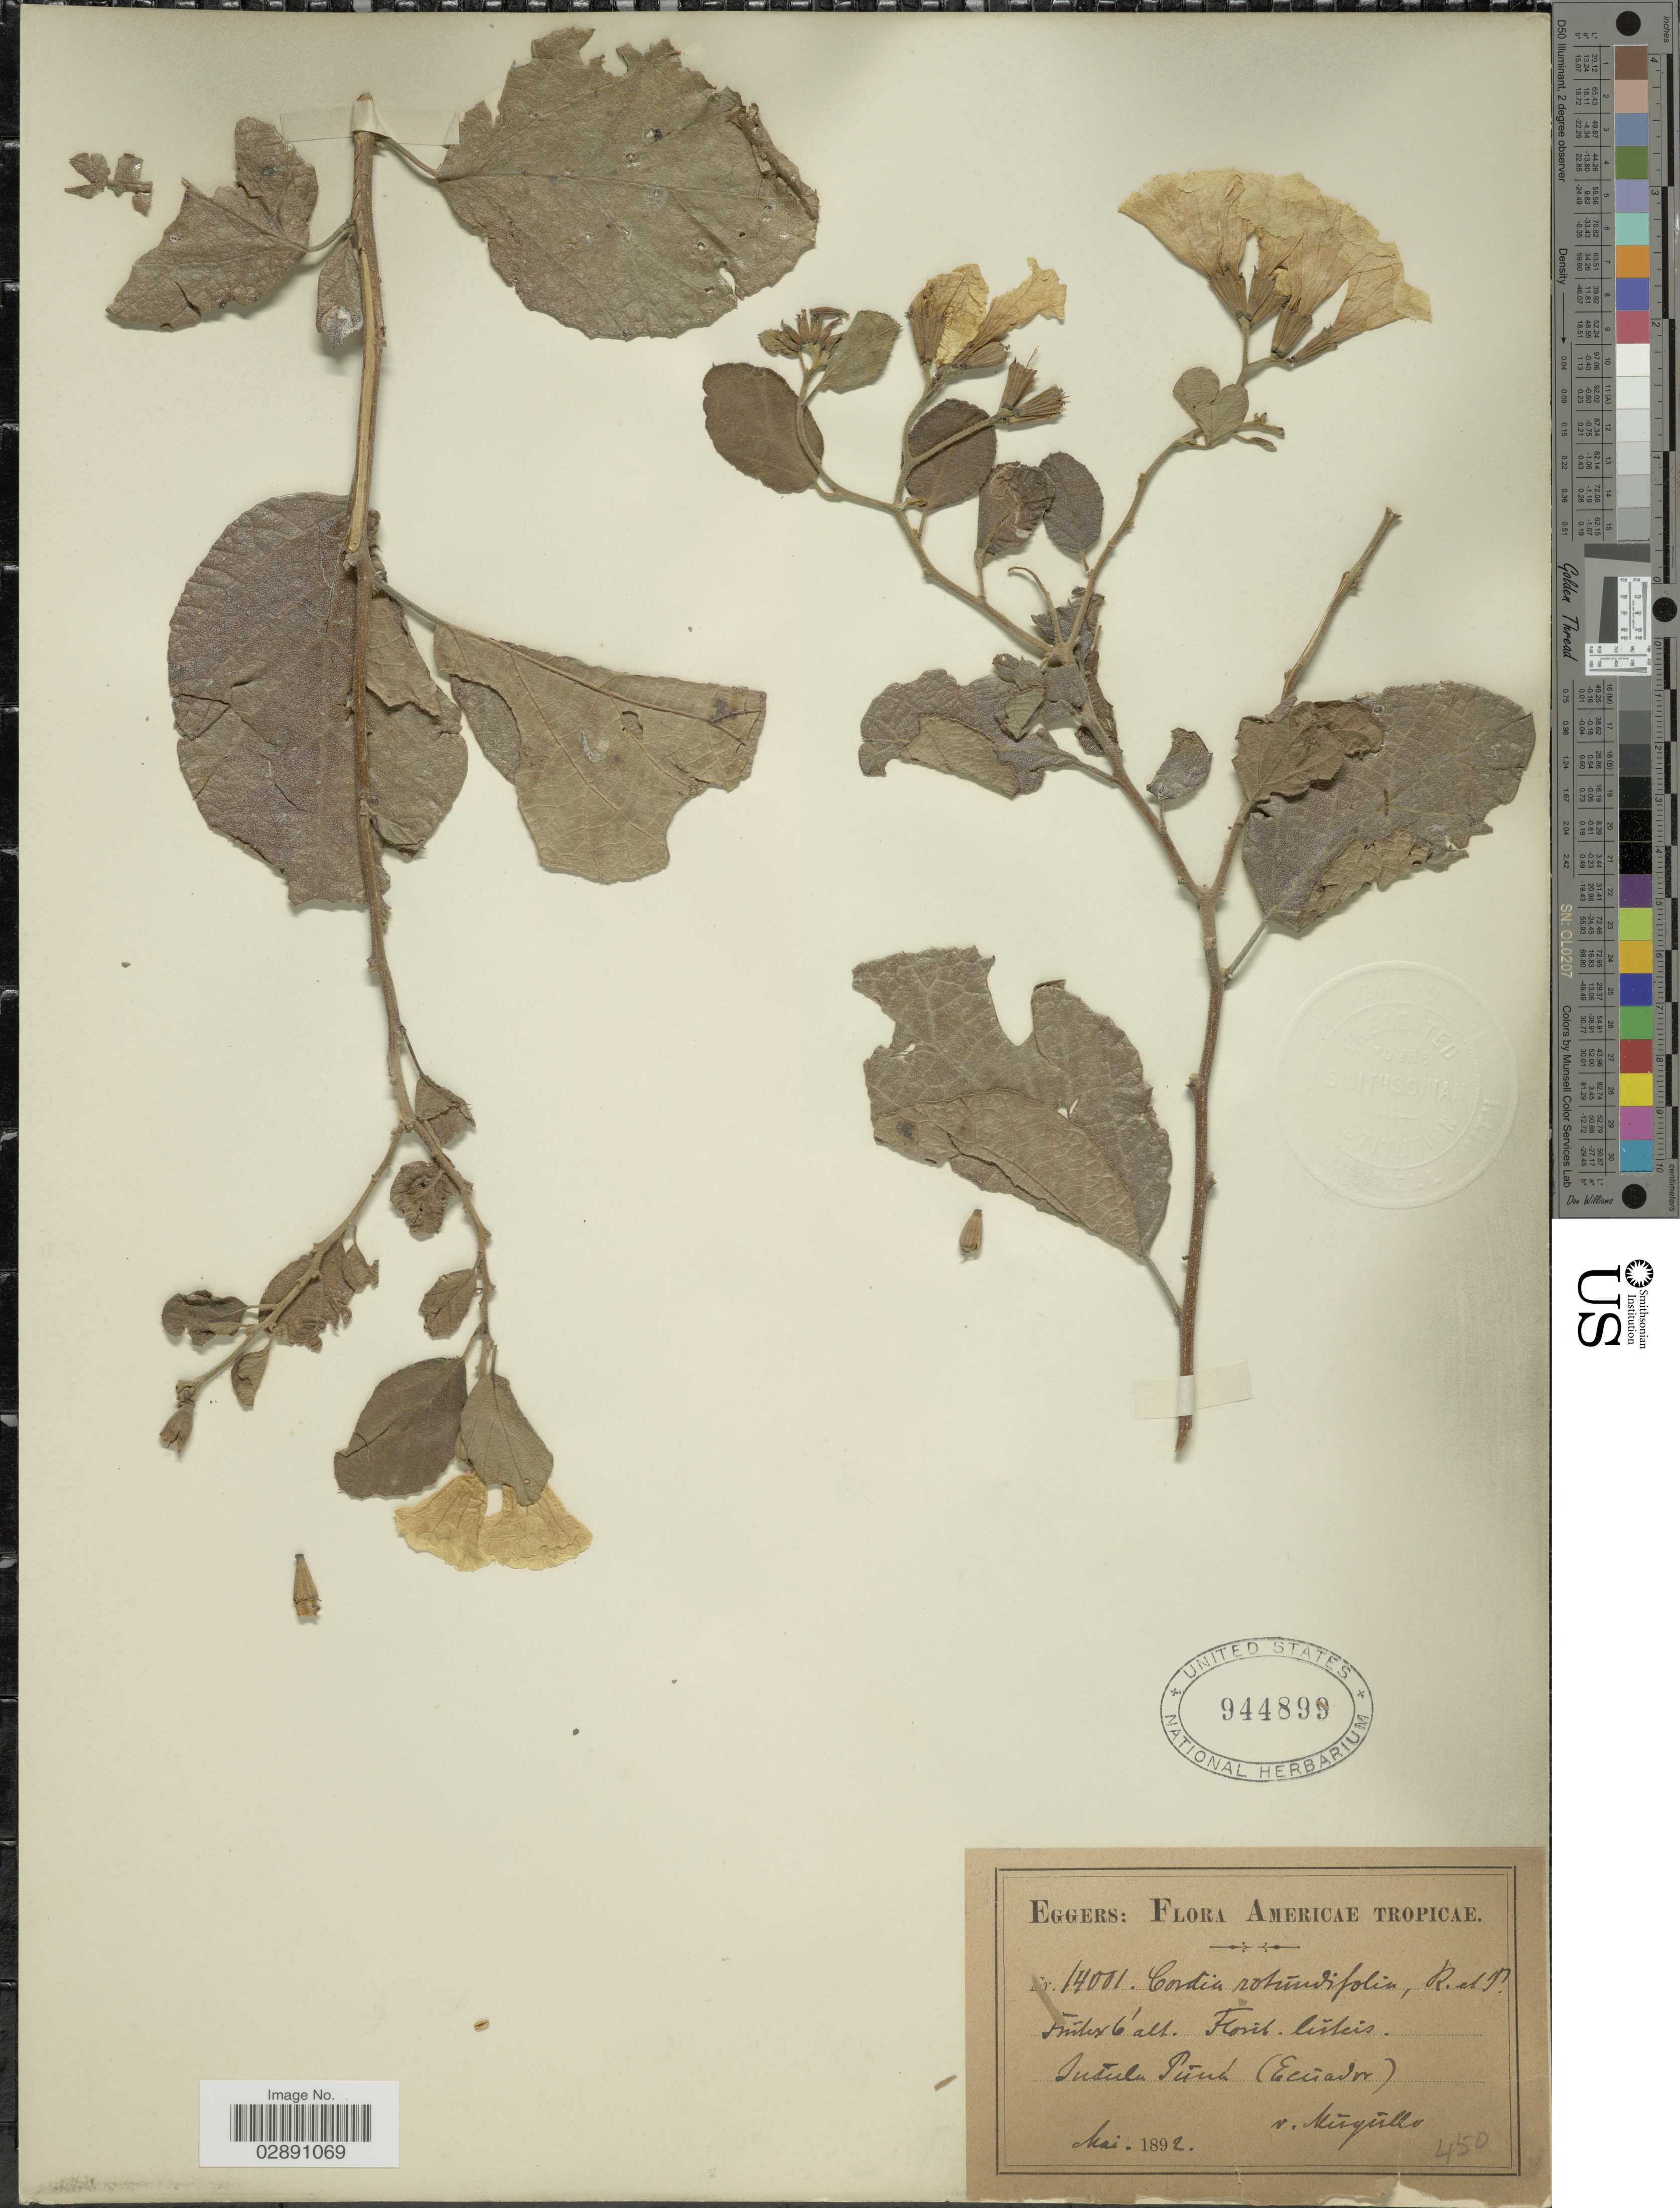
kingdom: Plantae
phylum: Tracheophyta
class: Magnoliopsida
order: Boraginales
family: Cordiaceae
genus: Cordia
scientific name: Cordia lutea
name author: Lam.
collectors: -. Eggers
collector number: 14001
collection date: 1892-05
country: Ecuador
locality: Insúla Púná.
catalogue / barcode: US 944899